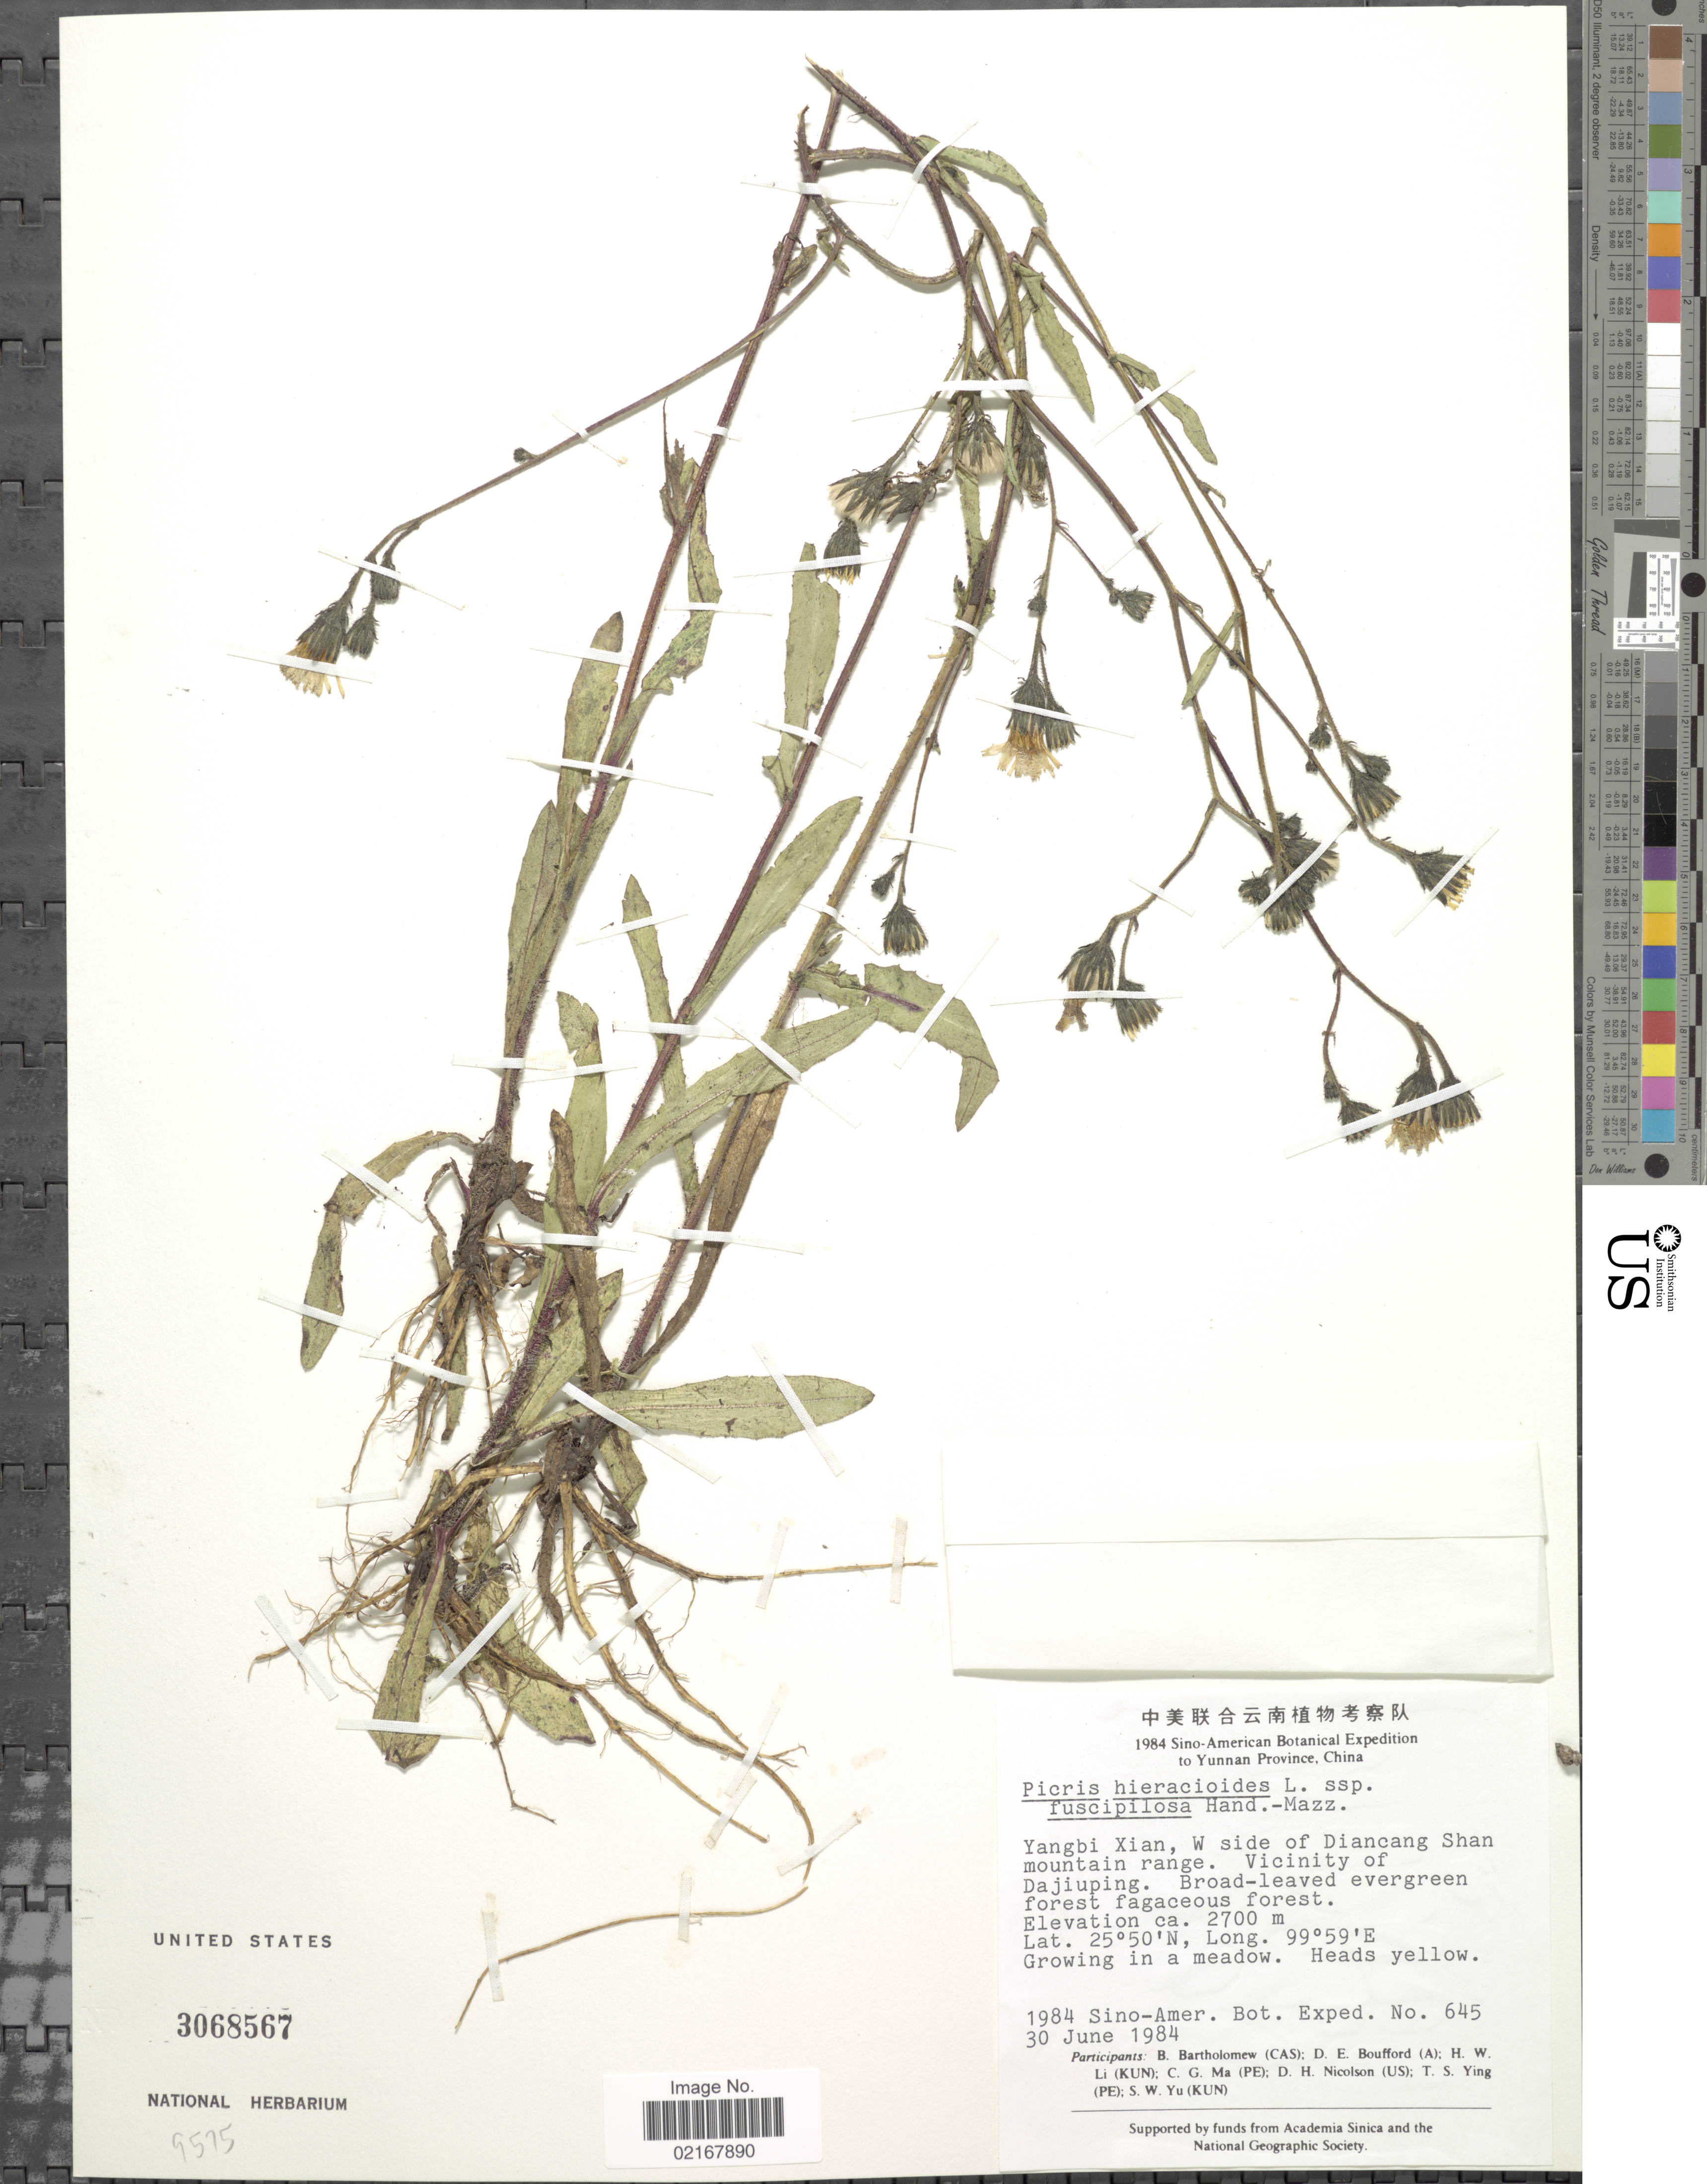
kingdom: Plantae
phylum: Tracheophyta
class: Magnoliopsida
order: Asterales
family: Asteraceae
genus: Picris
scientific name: Picris hieracioides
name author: L.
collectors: Sino-Amer. Bot. Exped. 1984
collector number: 645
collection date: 1984-06-30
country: China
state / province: Yunnan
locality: Yangbi Xian, W side of Diancang Shan mountain range, Vicinity of Dajiuping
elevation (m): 2700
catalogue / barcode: US 3068567